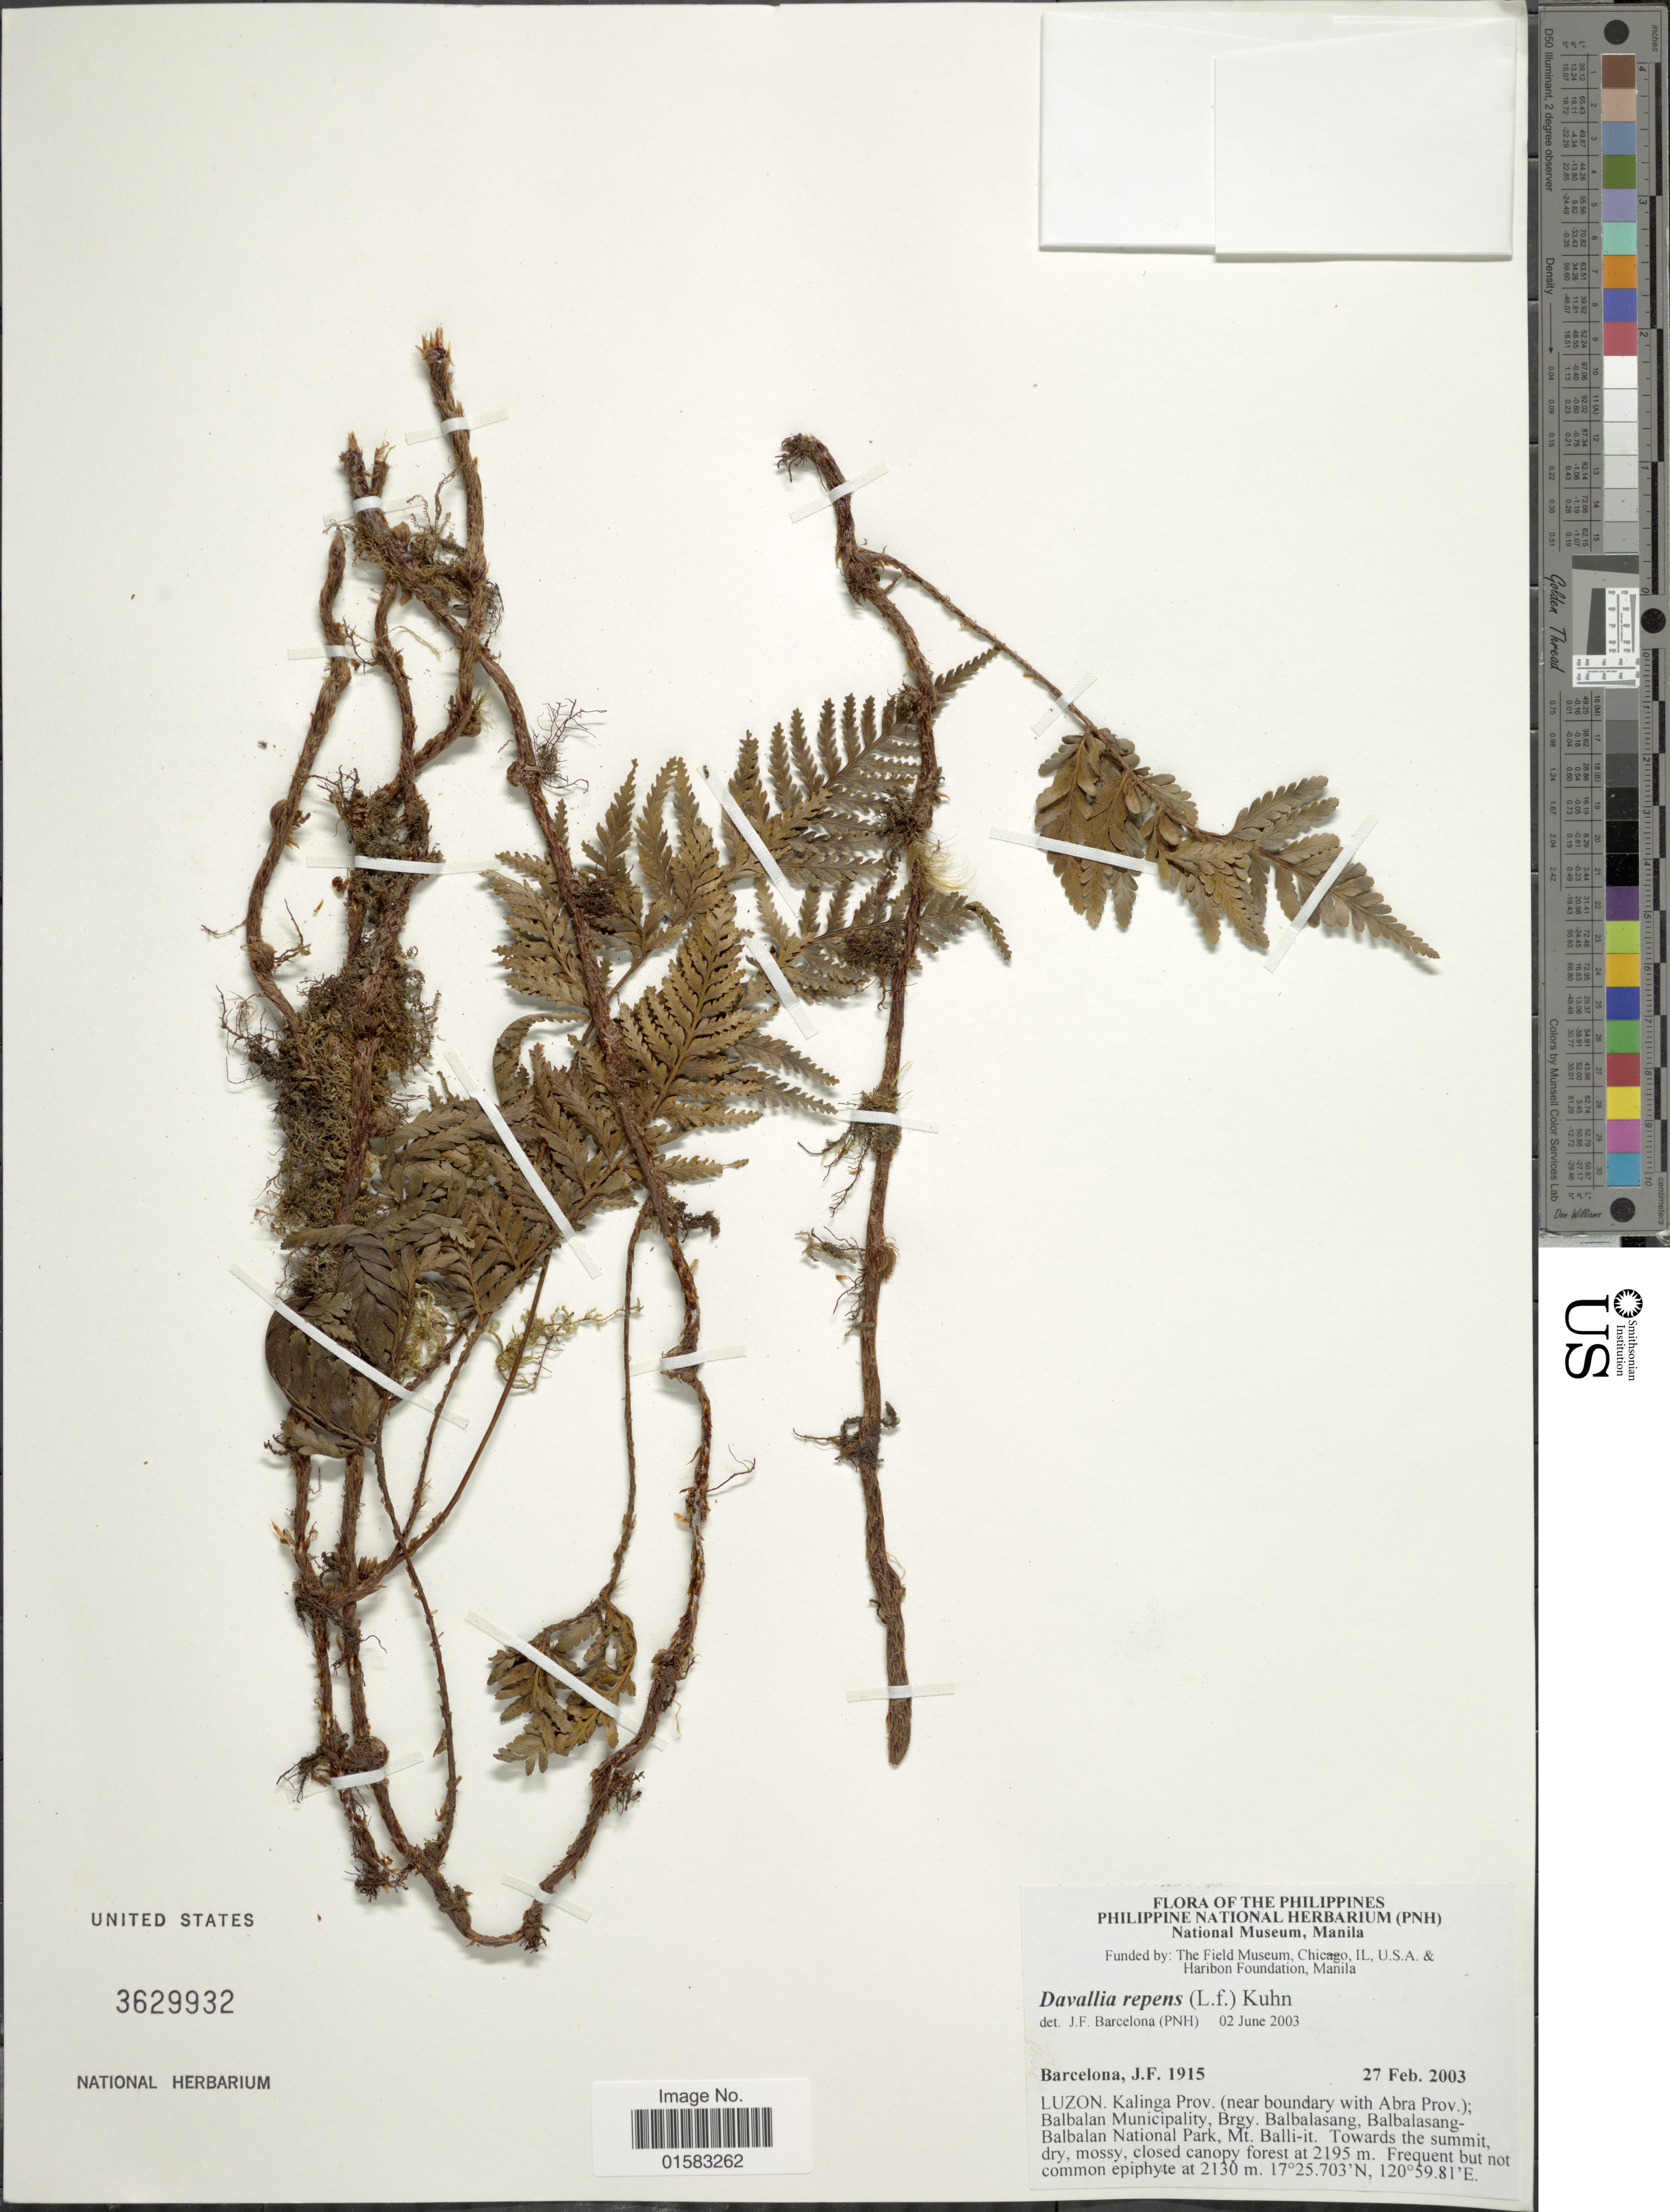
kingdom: Plantae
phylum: Tracheophyta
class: Polypodiopsida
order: Polypodiales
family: Davalliaceae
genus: Davallia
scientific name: Davallia repens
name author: (L. f.) Kuhn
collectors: J. F. Barcelona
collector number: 1915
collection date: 2003-02-27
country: Philippines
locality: Luzon, Kalinga Prov (near boundary, with Abra Prov.), Balbalan Municipality, Brgy Balbalasang-Balbalan National Park, Mt. Balli-it, Towards the summit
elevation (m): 2195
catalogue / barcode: US 3629932